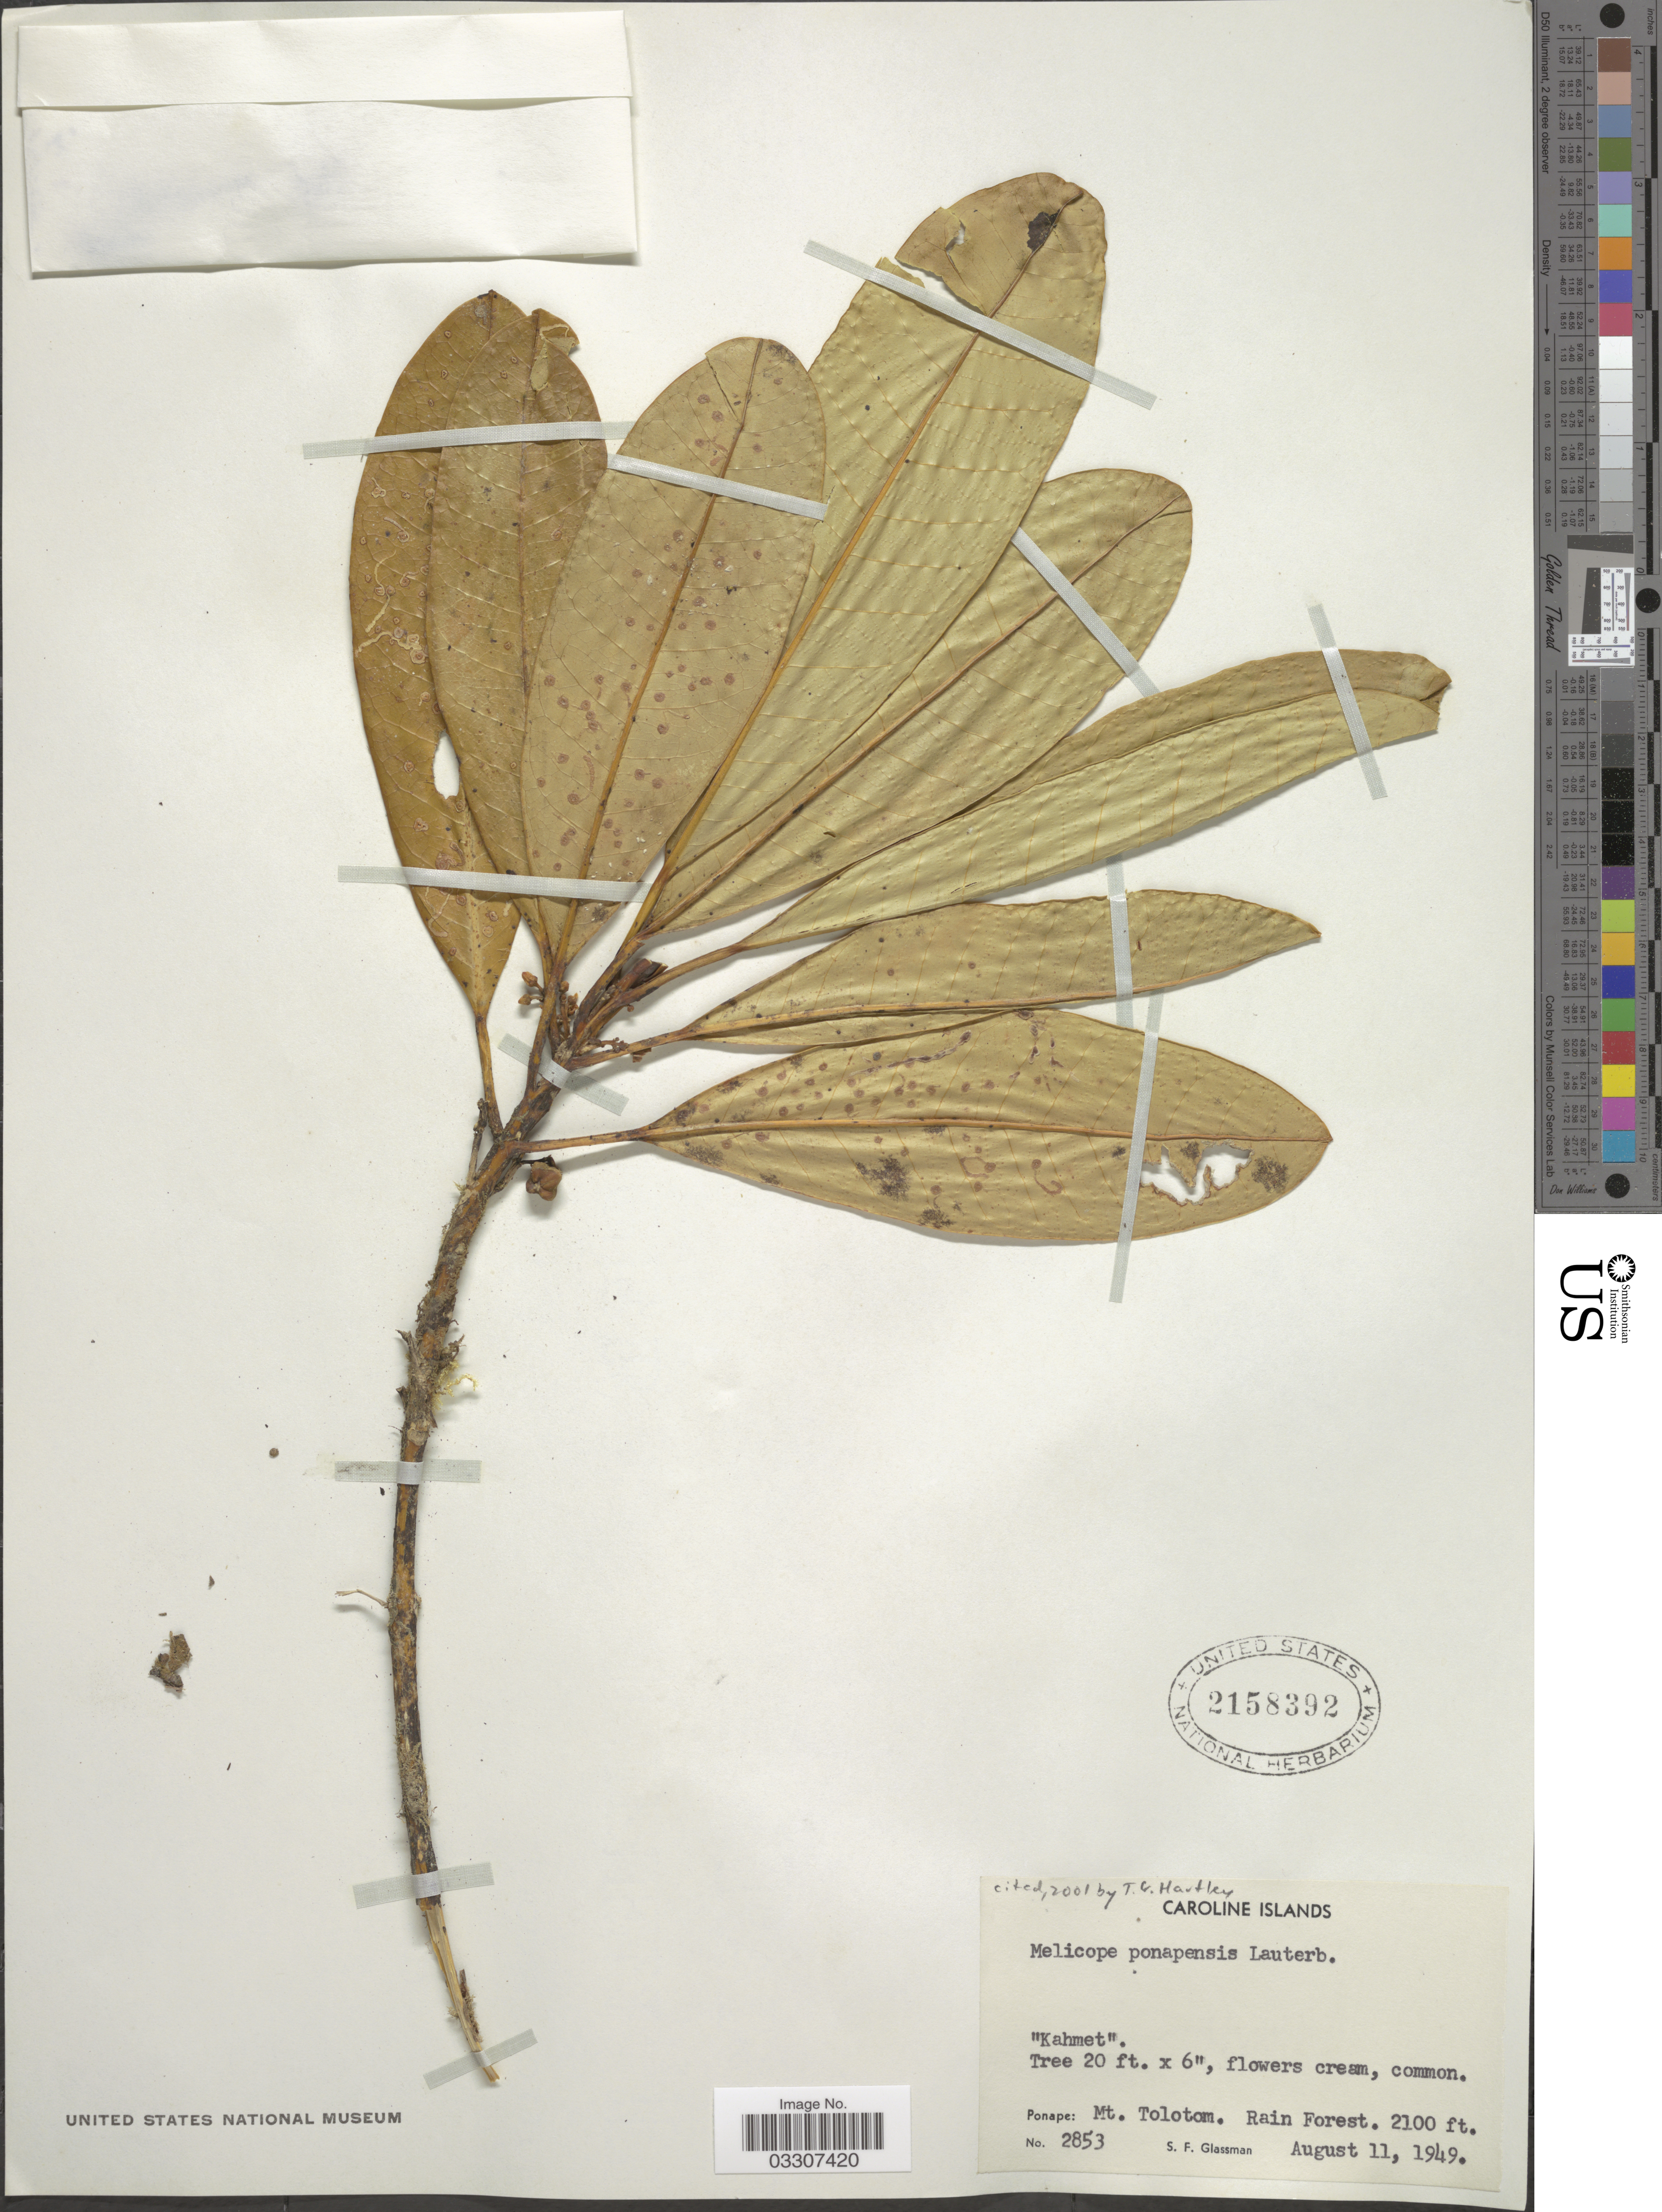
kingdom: Plantae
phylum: Tracheophyta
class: Magnoliopsida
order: Sapindales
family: Rutaceae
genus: Melicope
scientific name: Melicope ponapensis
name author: Lauterb.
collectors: S. F. Glassman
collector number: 2853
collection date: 1949-08-11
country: Micronesia, Federated States of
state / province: Pohnpei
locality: Caroline Islands. Ponape: Mt. Tolotom. Rain Forest.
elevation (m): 640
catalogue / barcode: US 2158392